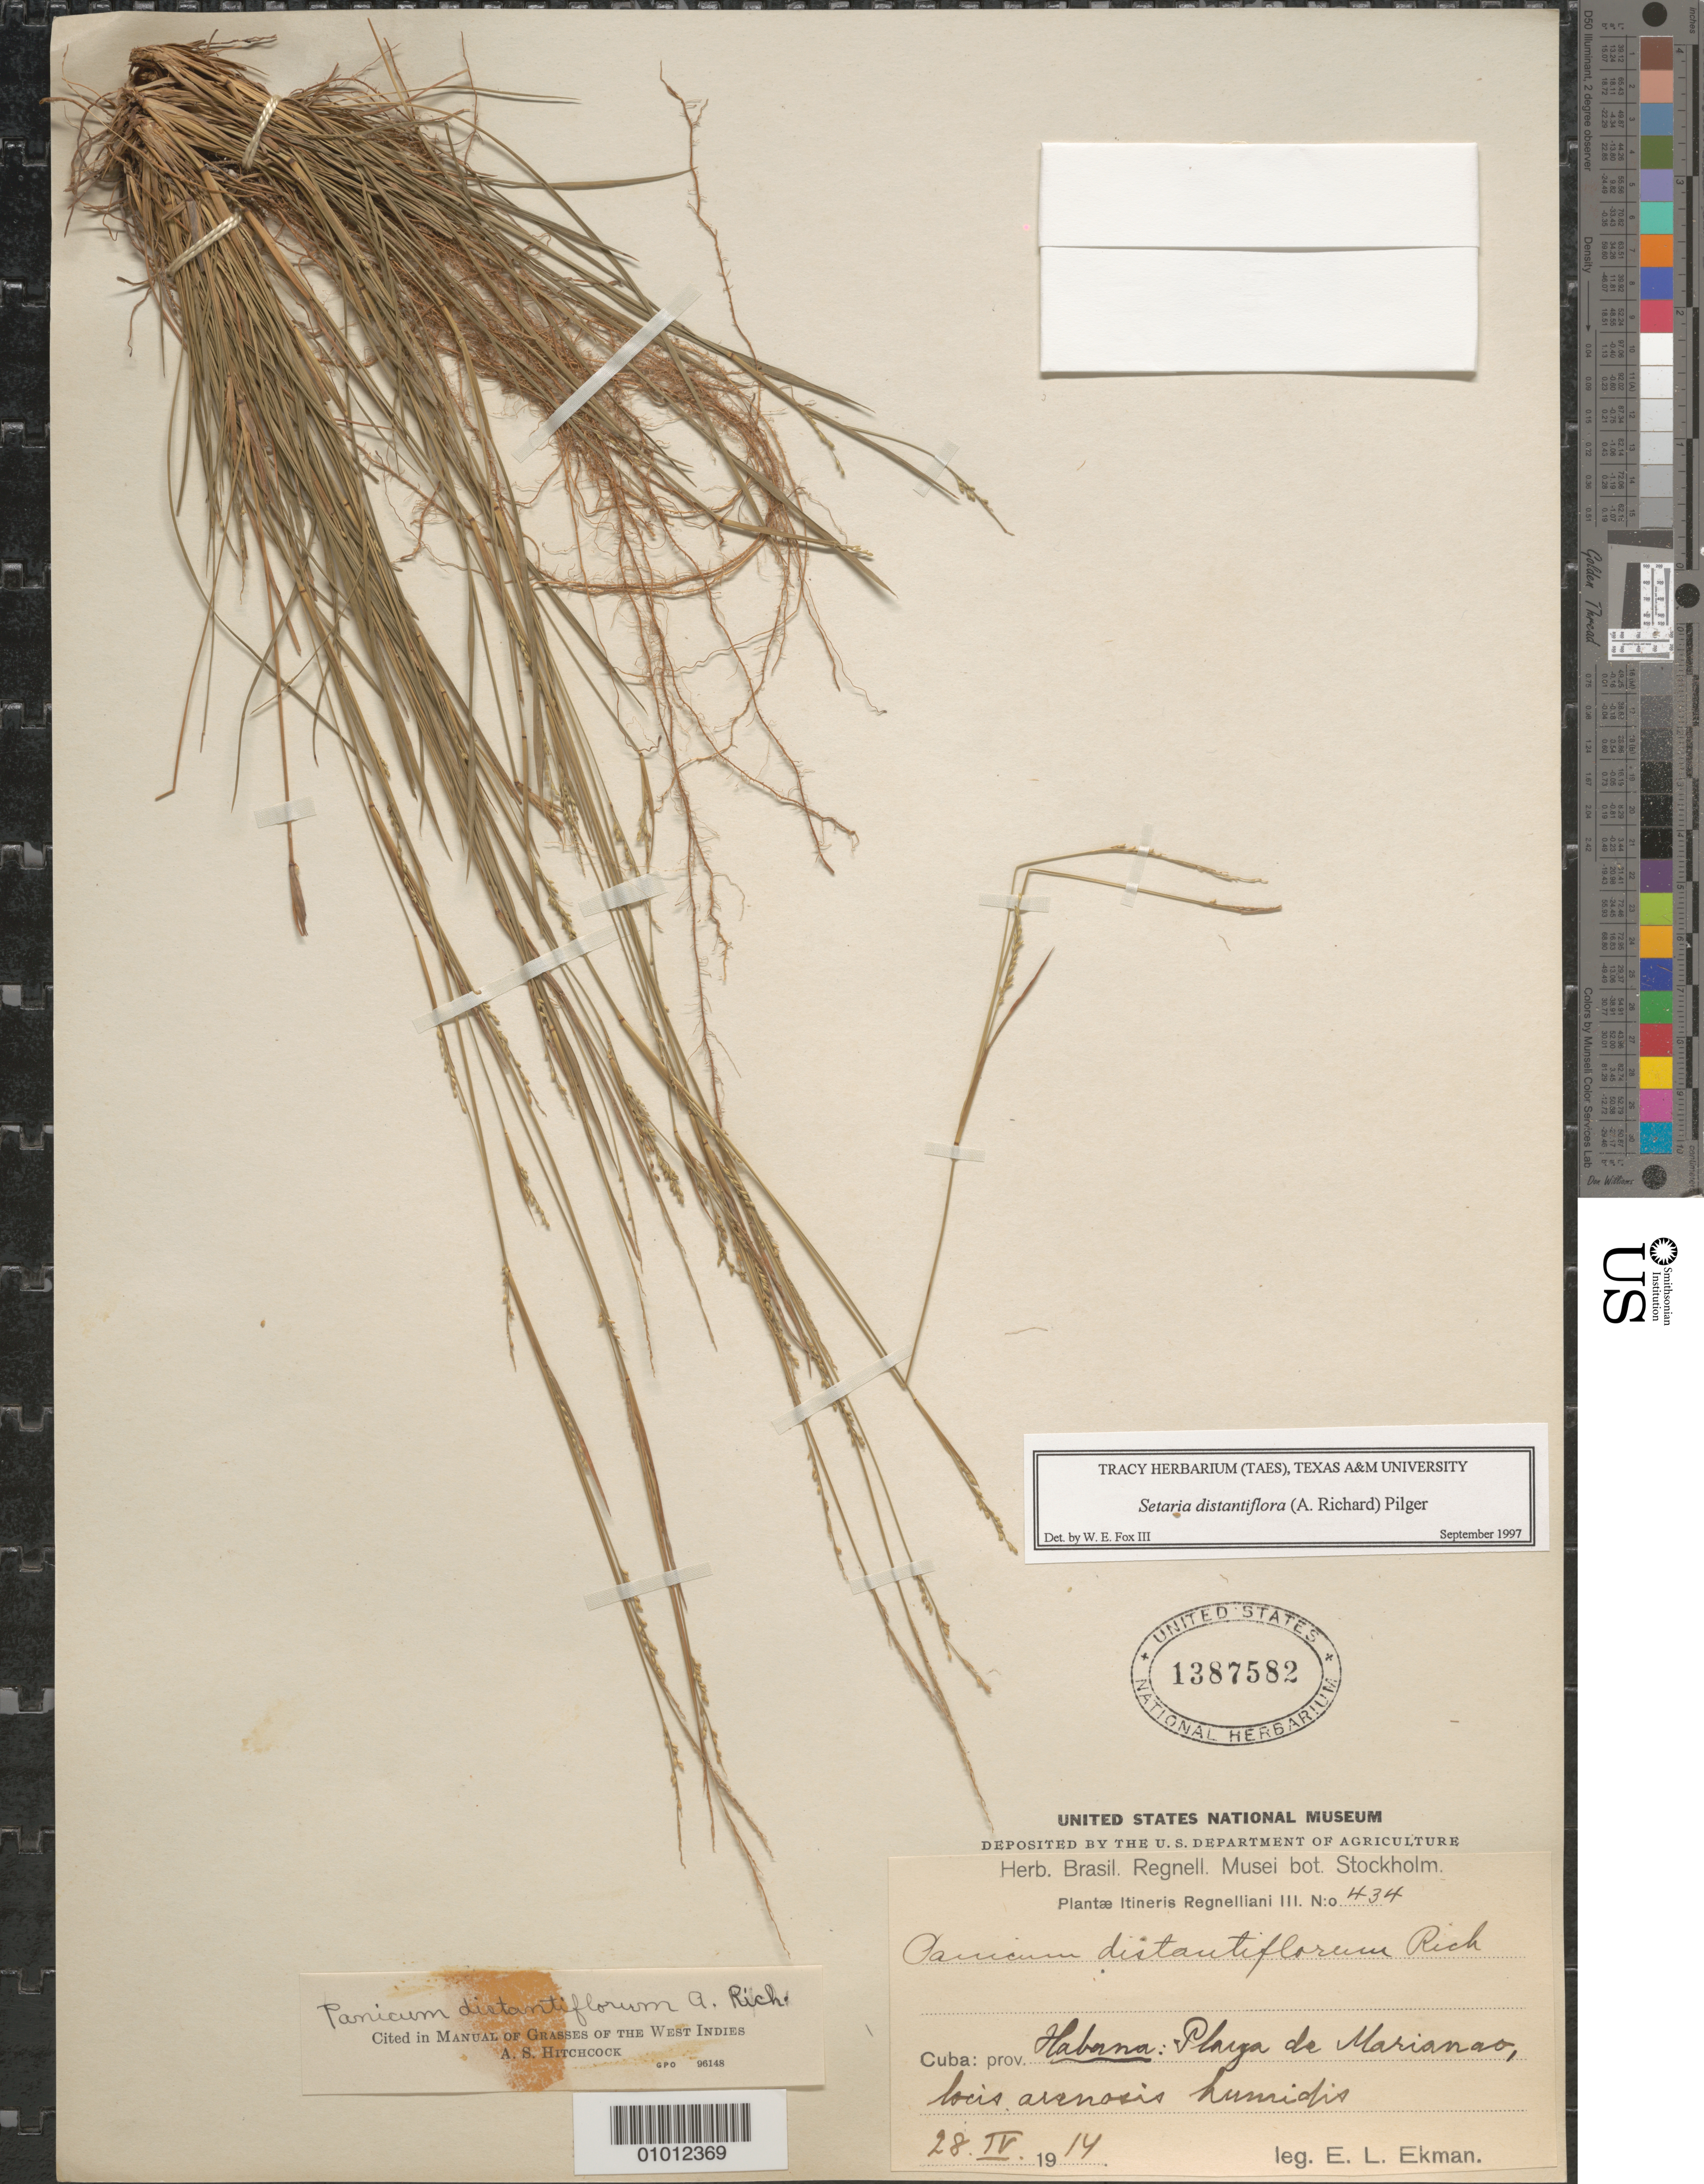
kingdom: Plantae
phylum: Tracheophyta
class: Liliopsida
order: Poales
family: Poaceae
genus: Setaria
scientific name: Setaria distantiflora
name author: (A. Rich.) Pilg.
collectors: E. L. Ekman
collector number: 434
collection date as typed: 28 Apr 1914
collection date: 1914-04-28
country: Cuba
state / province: La Habana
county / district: Municipio Playa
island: Cuba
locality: Playa de Marianao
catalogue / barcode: US 1387582